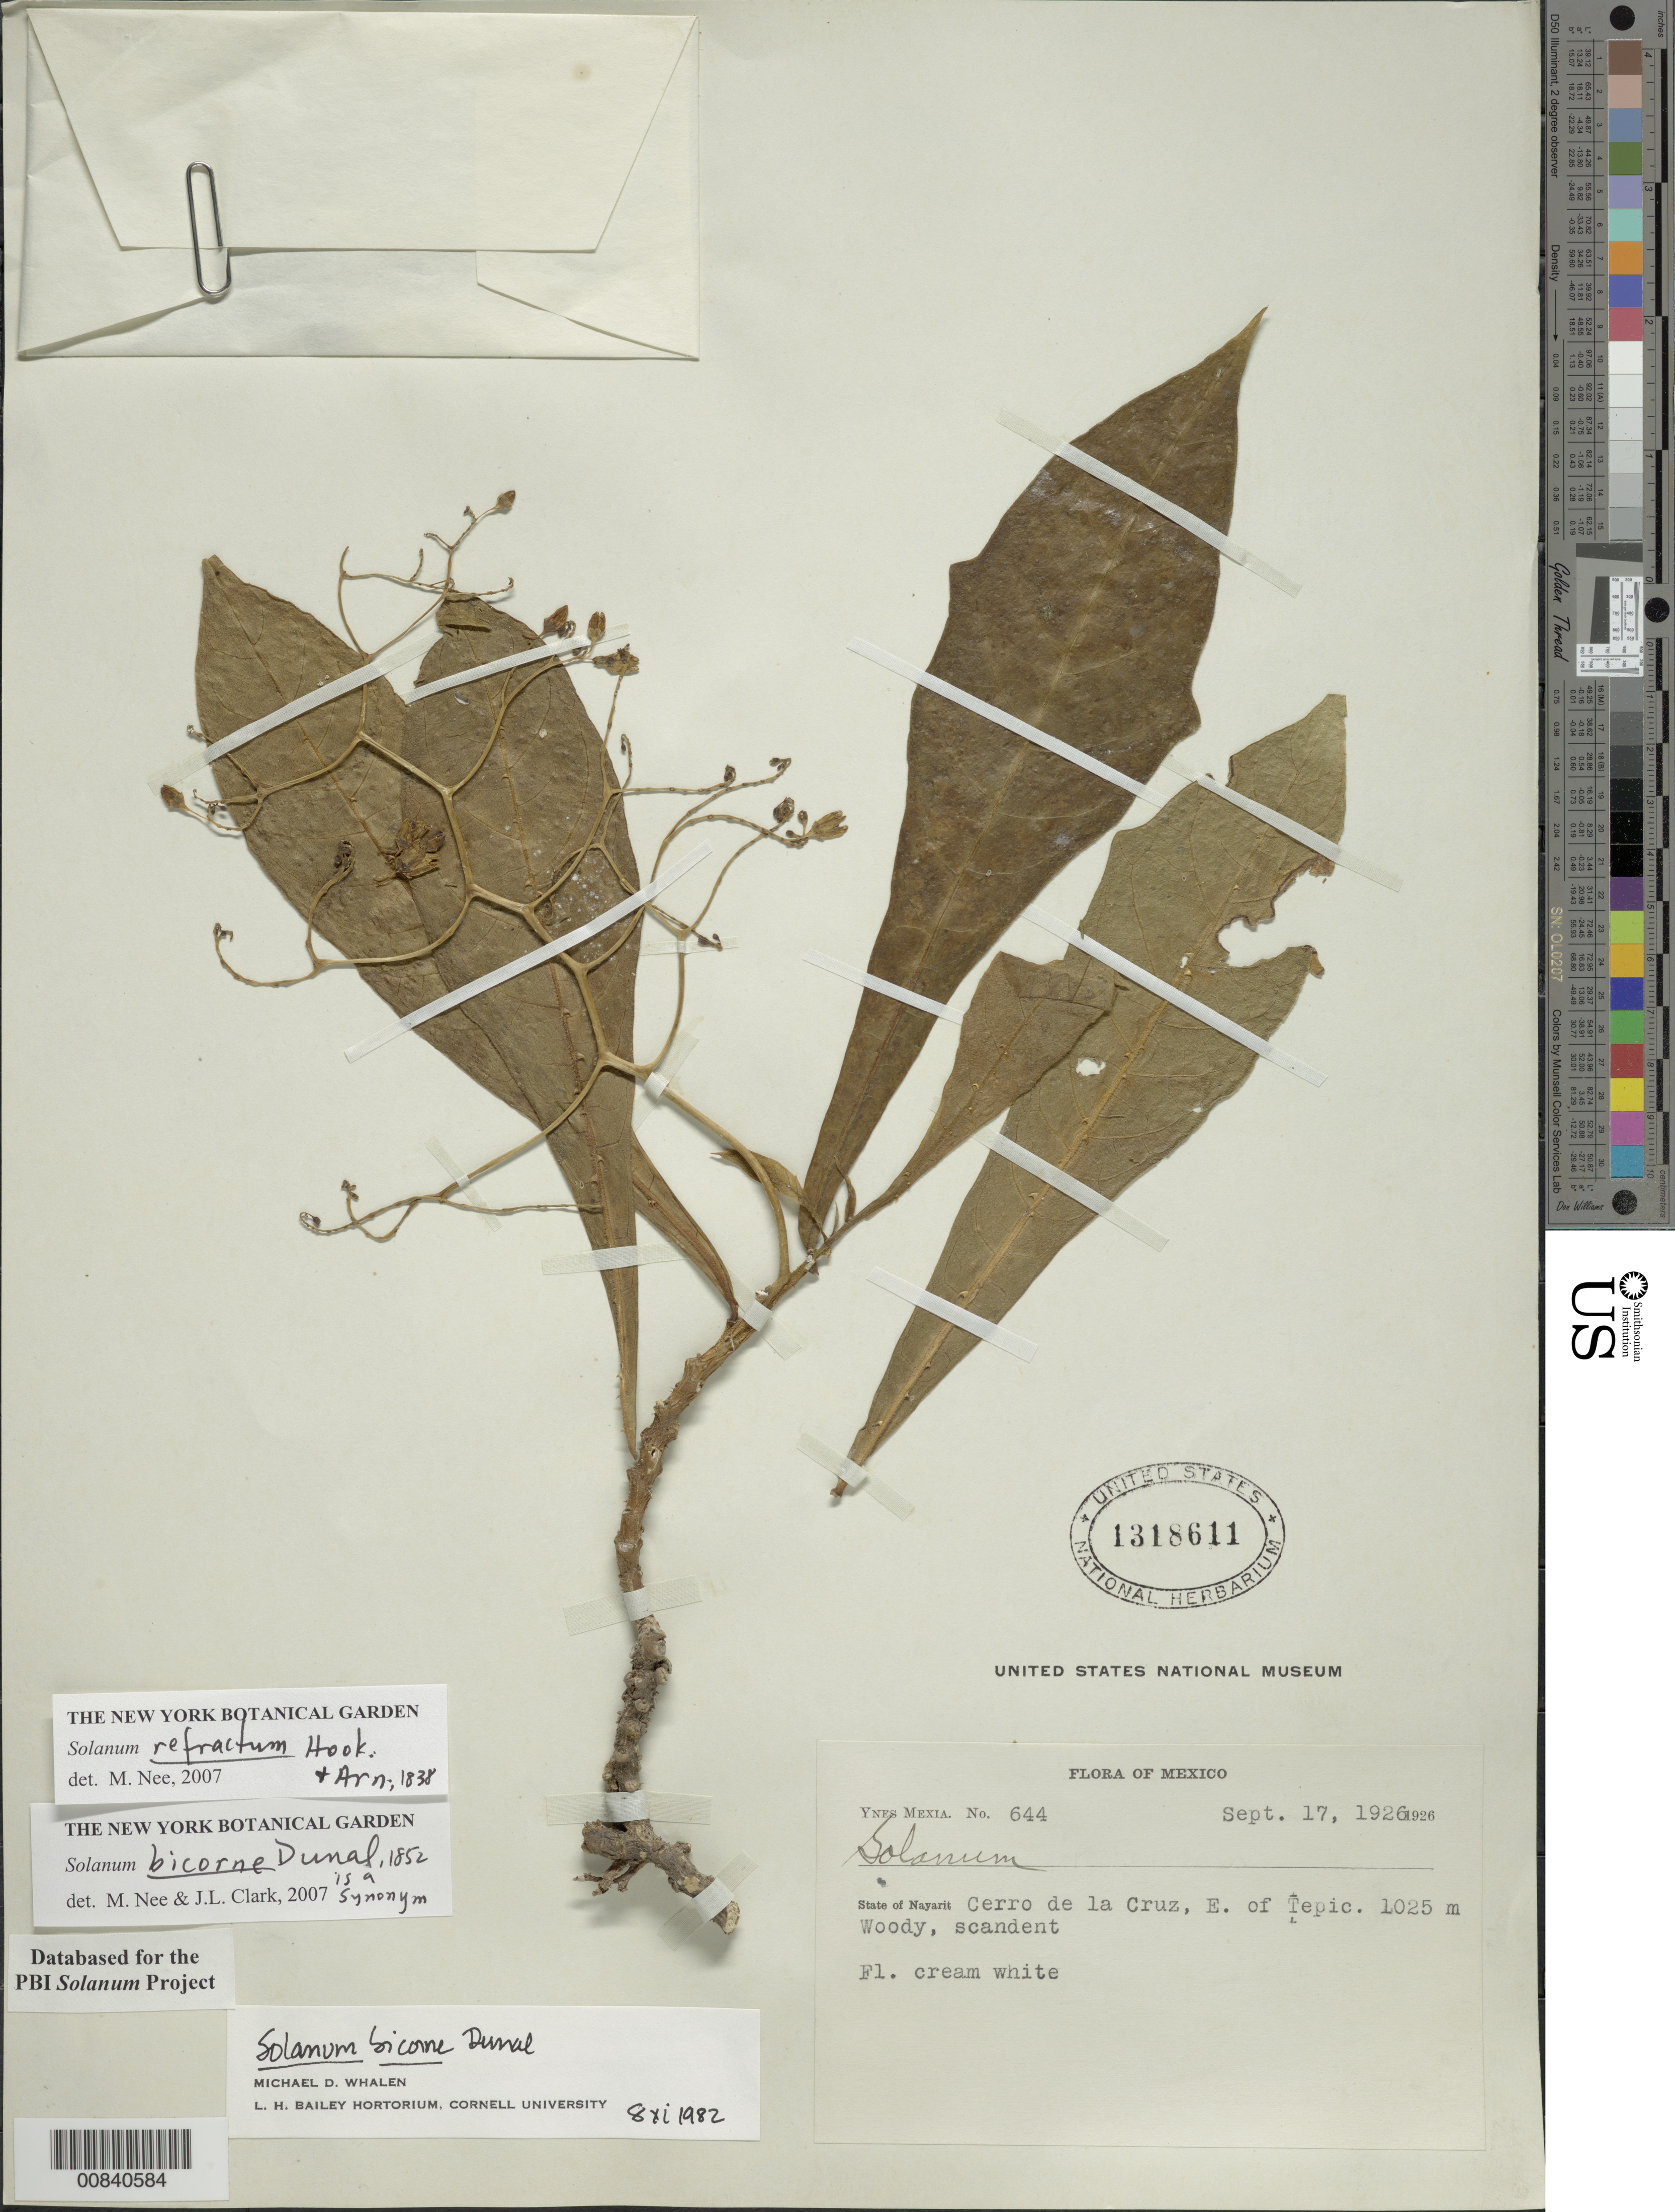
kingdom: Plantae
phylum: Tracheophyta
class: Magnoliopsida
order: Solanales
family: Solanaceae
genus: Solanum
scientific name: Solanum bicorne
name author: Dunal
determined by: Clark, J. L., (SEL), The Marie Selby Botanical Garden (UNITED STATES)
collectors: Y. Mexia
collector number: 644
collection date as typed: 17 Sep 1926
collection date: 1926-09-17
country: Mexico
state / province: Nayarit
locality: Cerro de la Cruz, E. of Tepic.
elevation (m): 1025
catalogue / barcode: US 1318611